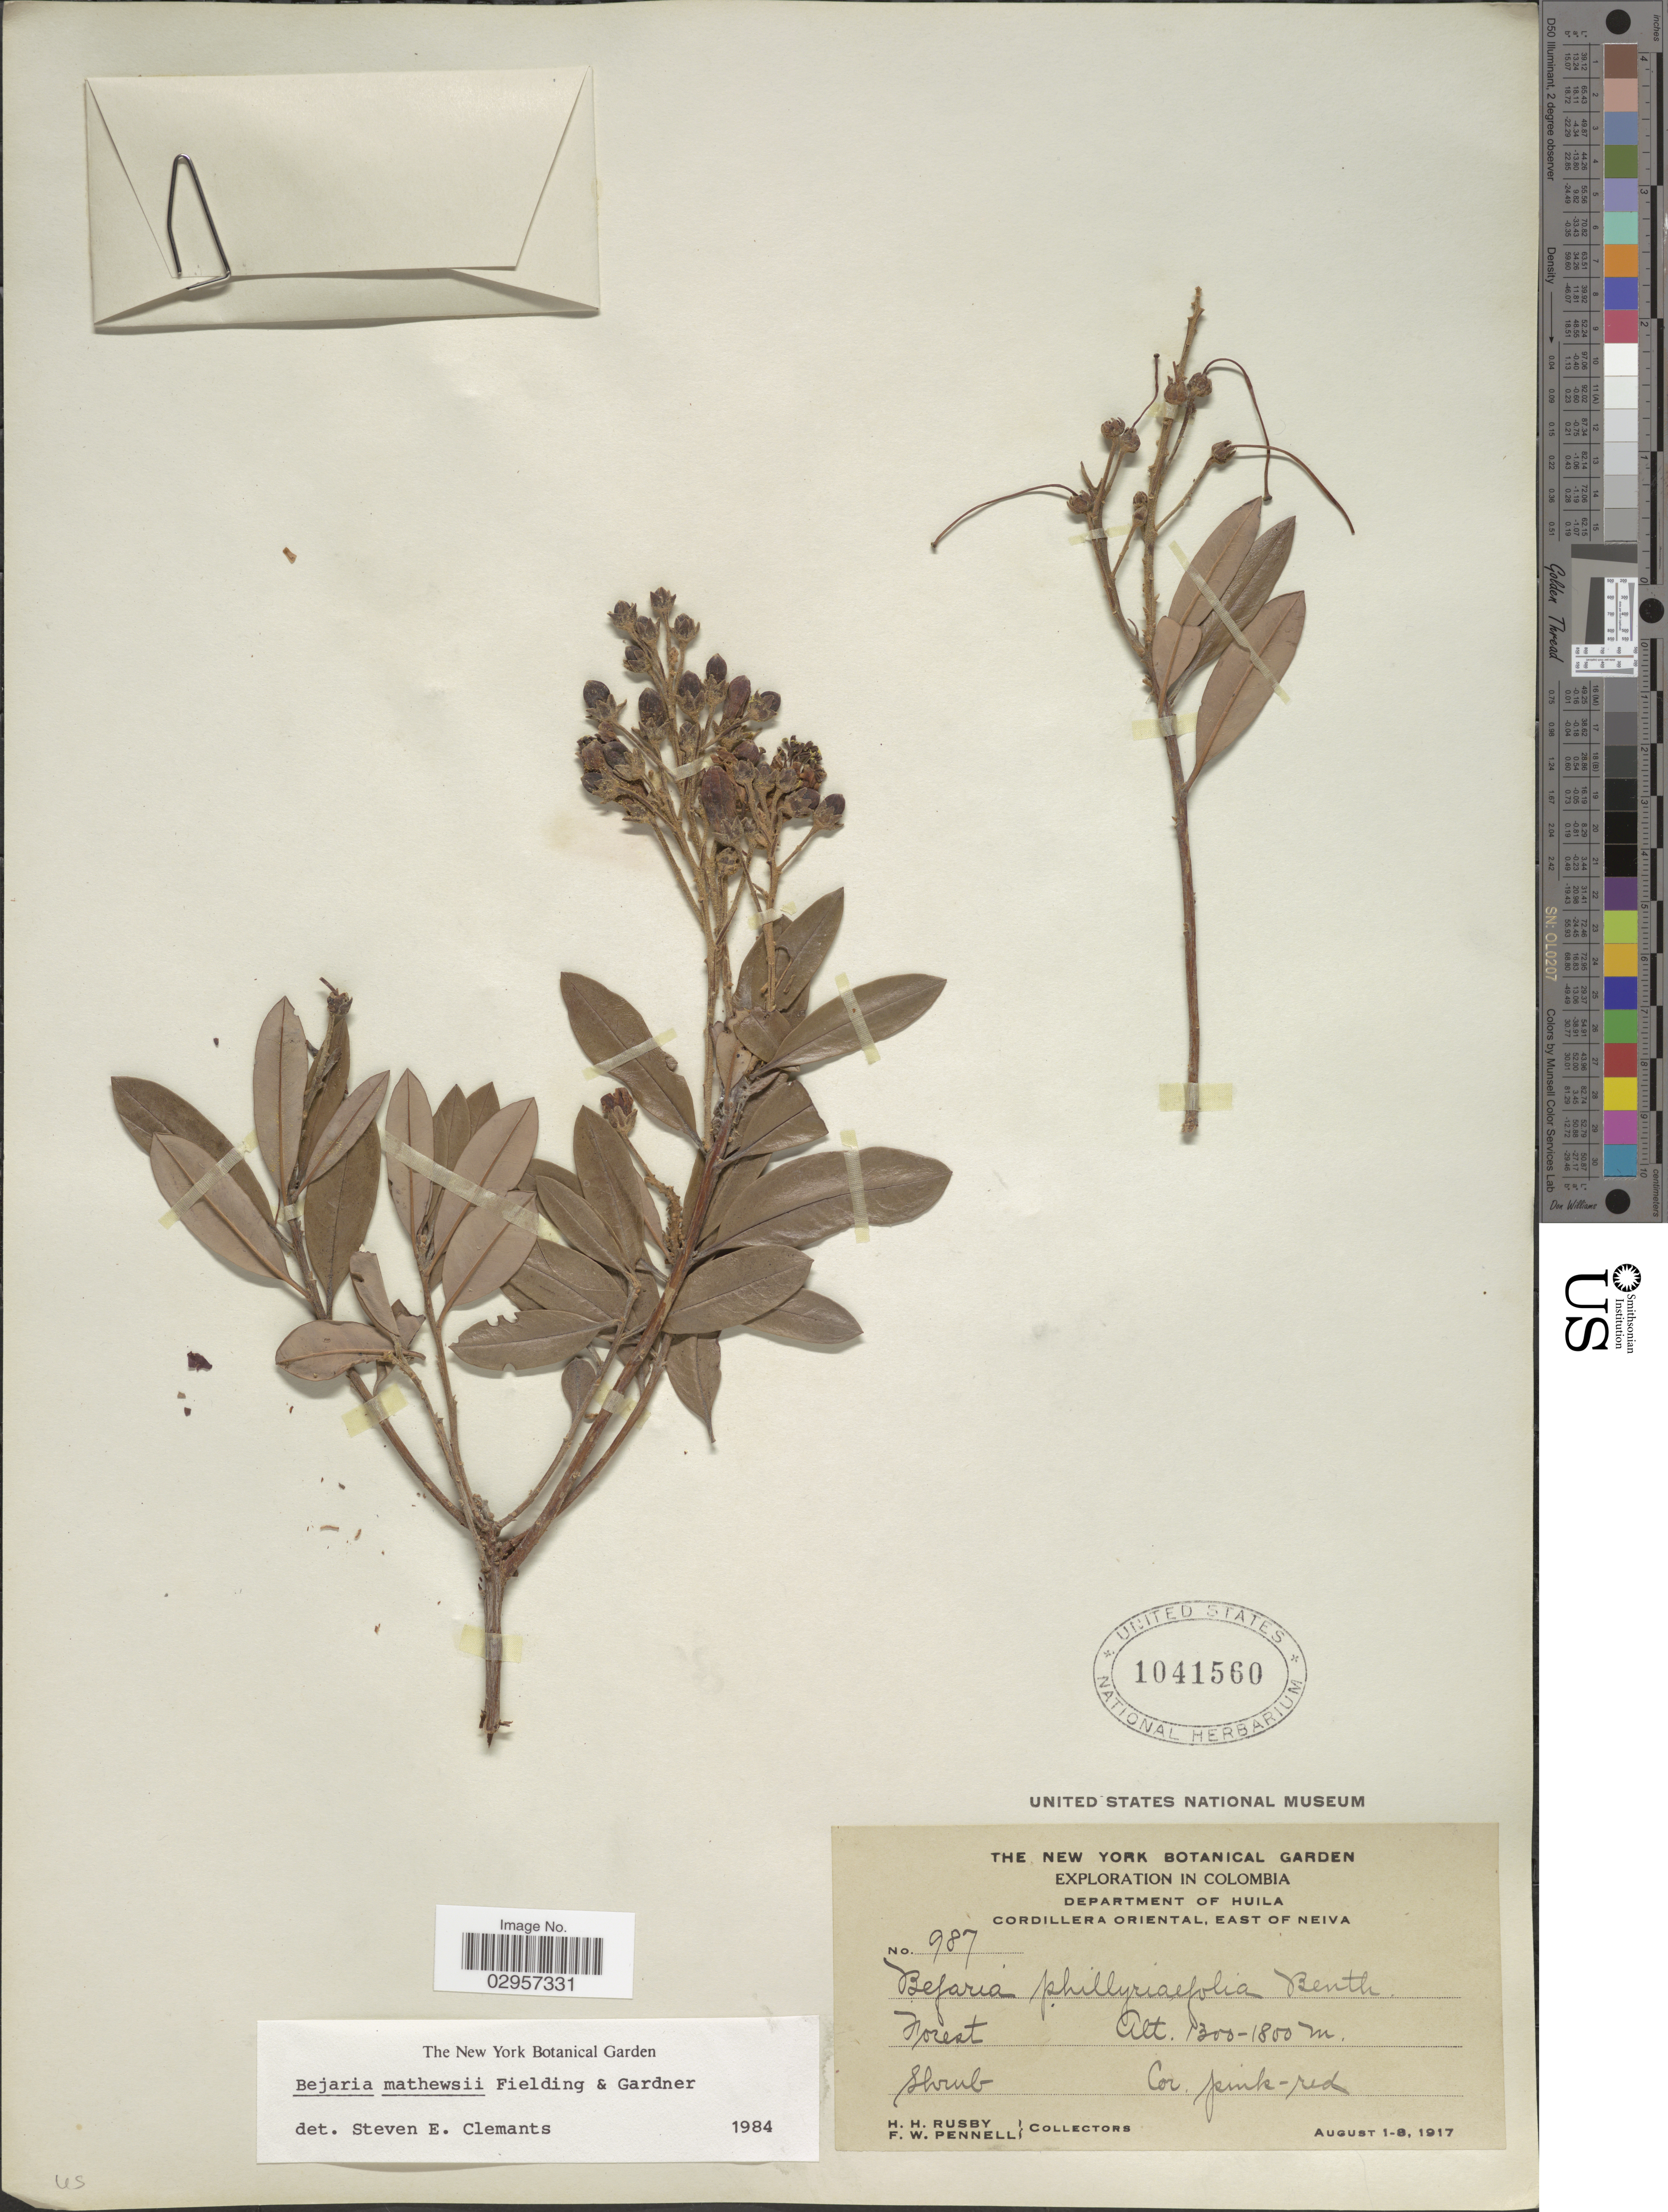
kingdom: Plantae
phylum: Tracheophyta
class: Magnoliopsida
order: Ericales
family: Ericaceae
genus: Bejaria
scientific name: Bejaria mathewsii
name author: Fielding & Gardner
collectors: H. H. Rusby & F. W. Pennell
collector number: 987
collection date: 1917-08-01/1917-08-08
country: Colombia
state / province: Huila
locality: Department of Huila, Cordillera Oriental, East of Neiva.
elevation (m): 1300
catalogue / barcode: US 1041560